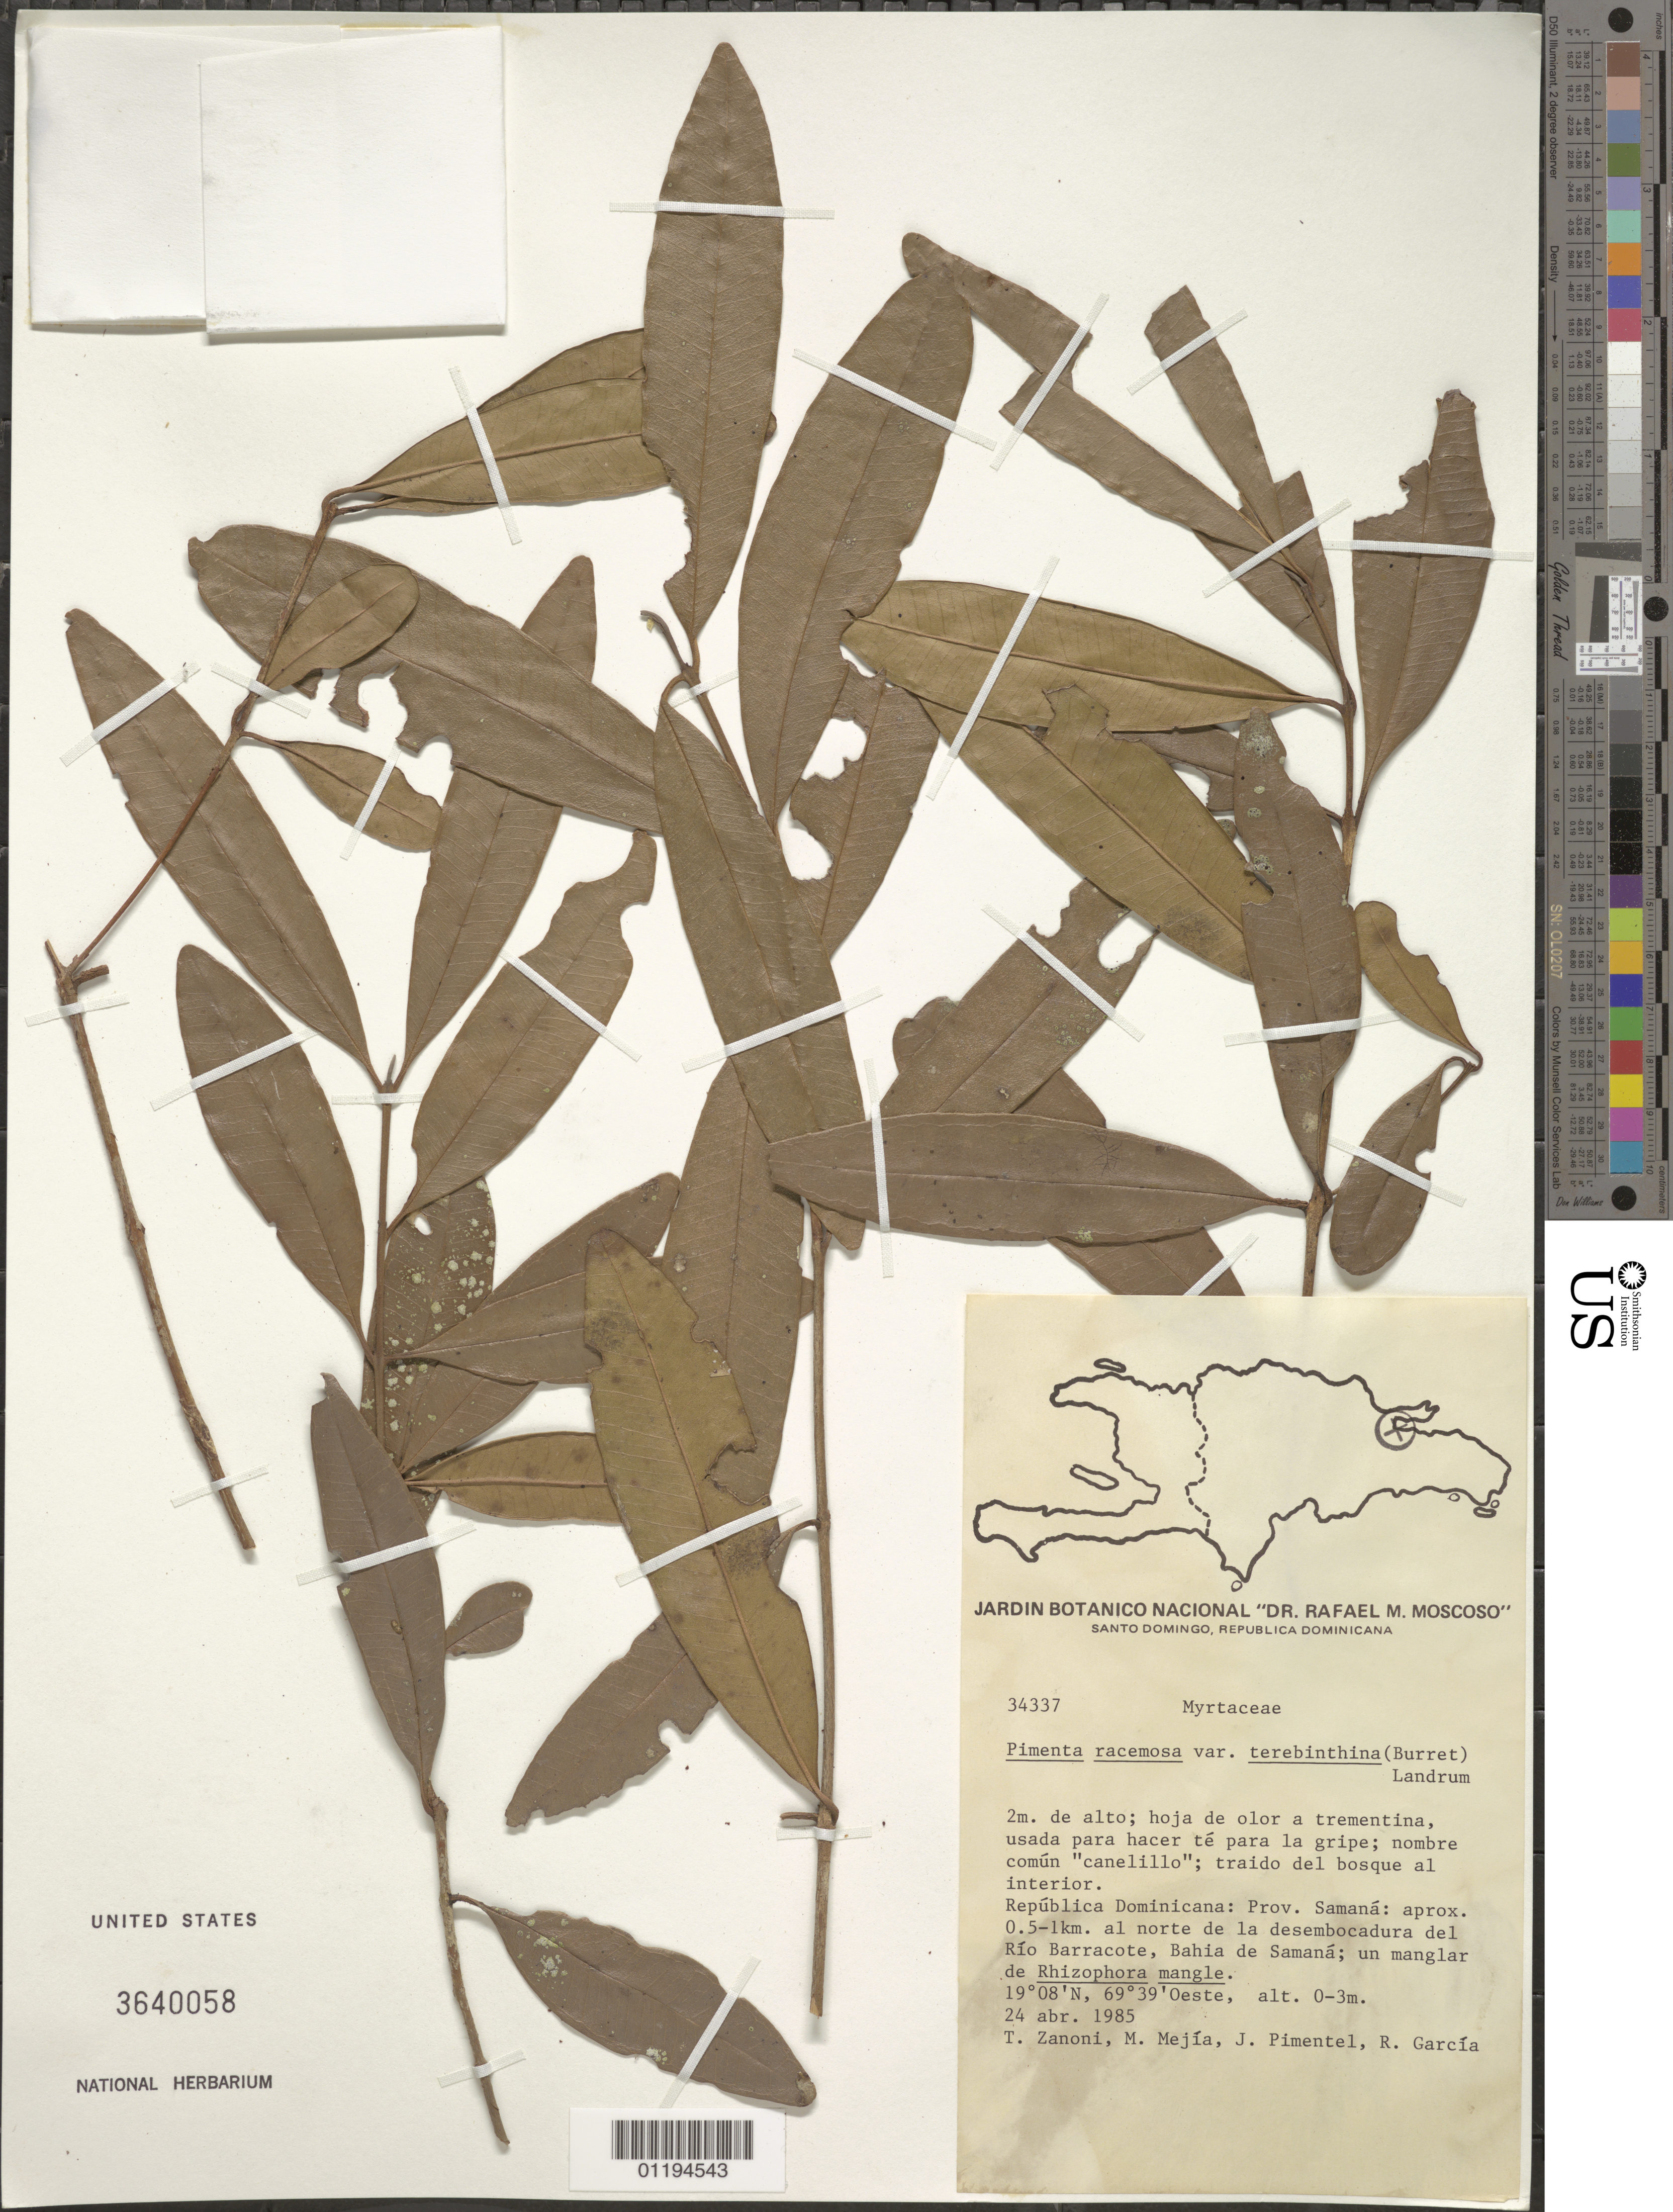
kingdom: Plantae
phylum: Tracheophyta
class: Magnoliopsida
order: Myrtales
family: Myrtaceae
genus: Pimenta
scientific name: Pimenta racemosa var. terebinthina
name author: (Burret) Landrum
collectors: T. A. Zanoni, M. Mejia, J. Pimental & R. Garcia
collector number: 34337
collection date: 1985-04-24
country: Dominican Republic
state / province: Samaná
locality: N of the mouth of the Rio Barracote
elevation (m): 0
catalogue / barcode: US 3640058